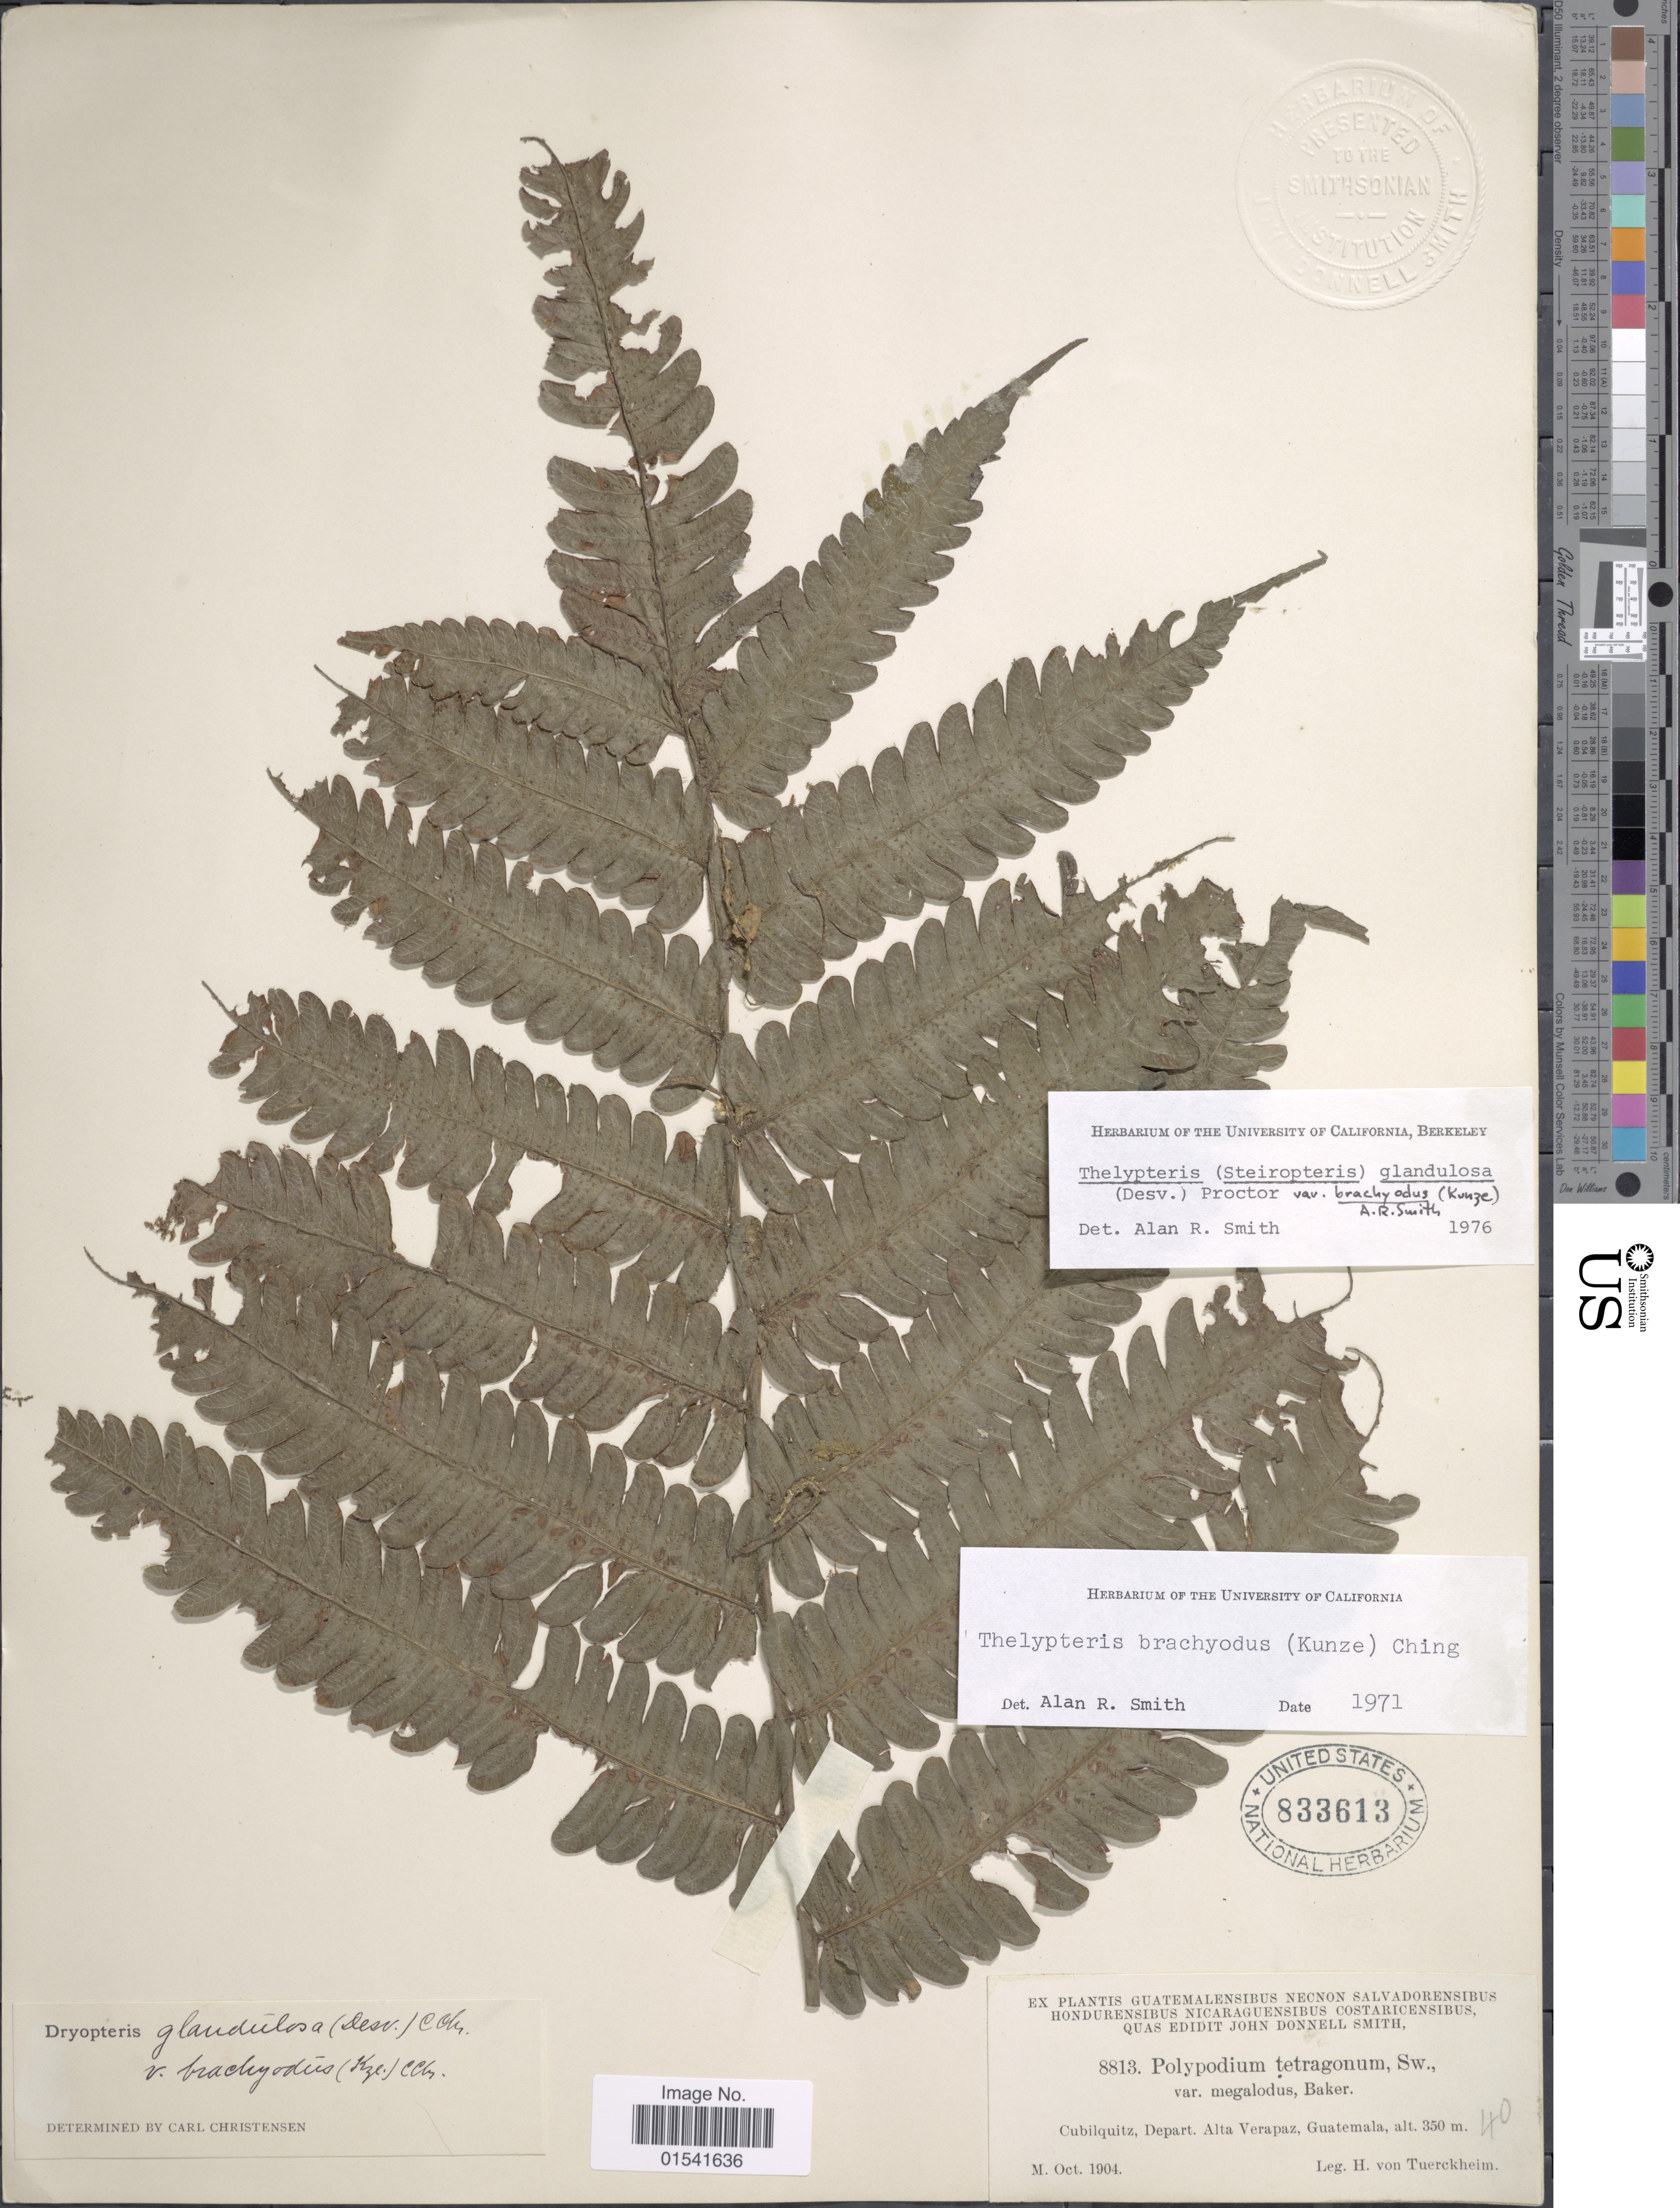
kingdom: Plantae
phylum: Tracheophyta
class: Polypodiopsida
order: Polypodiales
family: Thelypteridaceae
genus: Steiropteris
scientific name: Steiropteris glandulosa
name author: (Hook. f.) Pic. Serm.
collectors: H. von Türckheim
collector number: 8813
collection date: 1904-10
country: Guatemala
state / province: Alta Verapaz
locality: Cubilquitz, DEpart. Alta Verapaz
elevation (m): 350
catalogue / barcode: US 833613